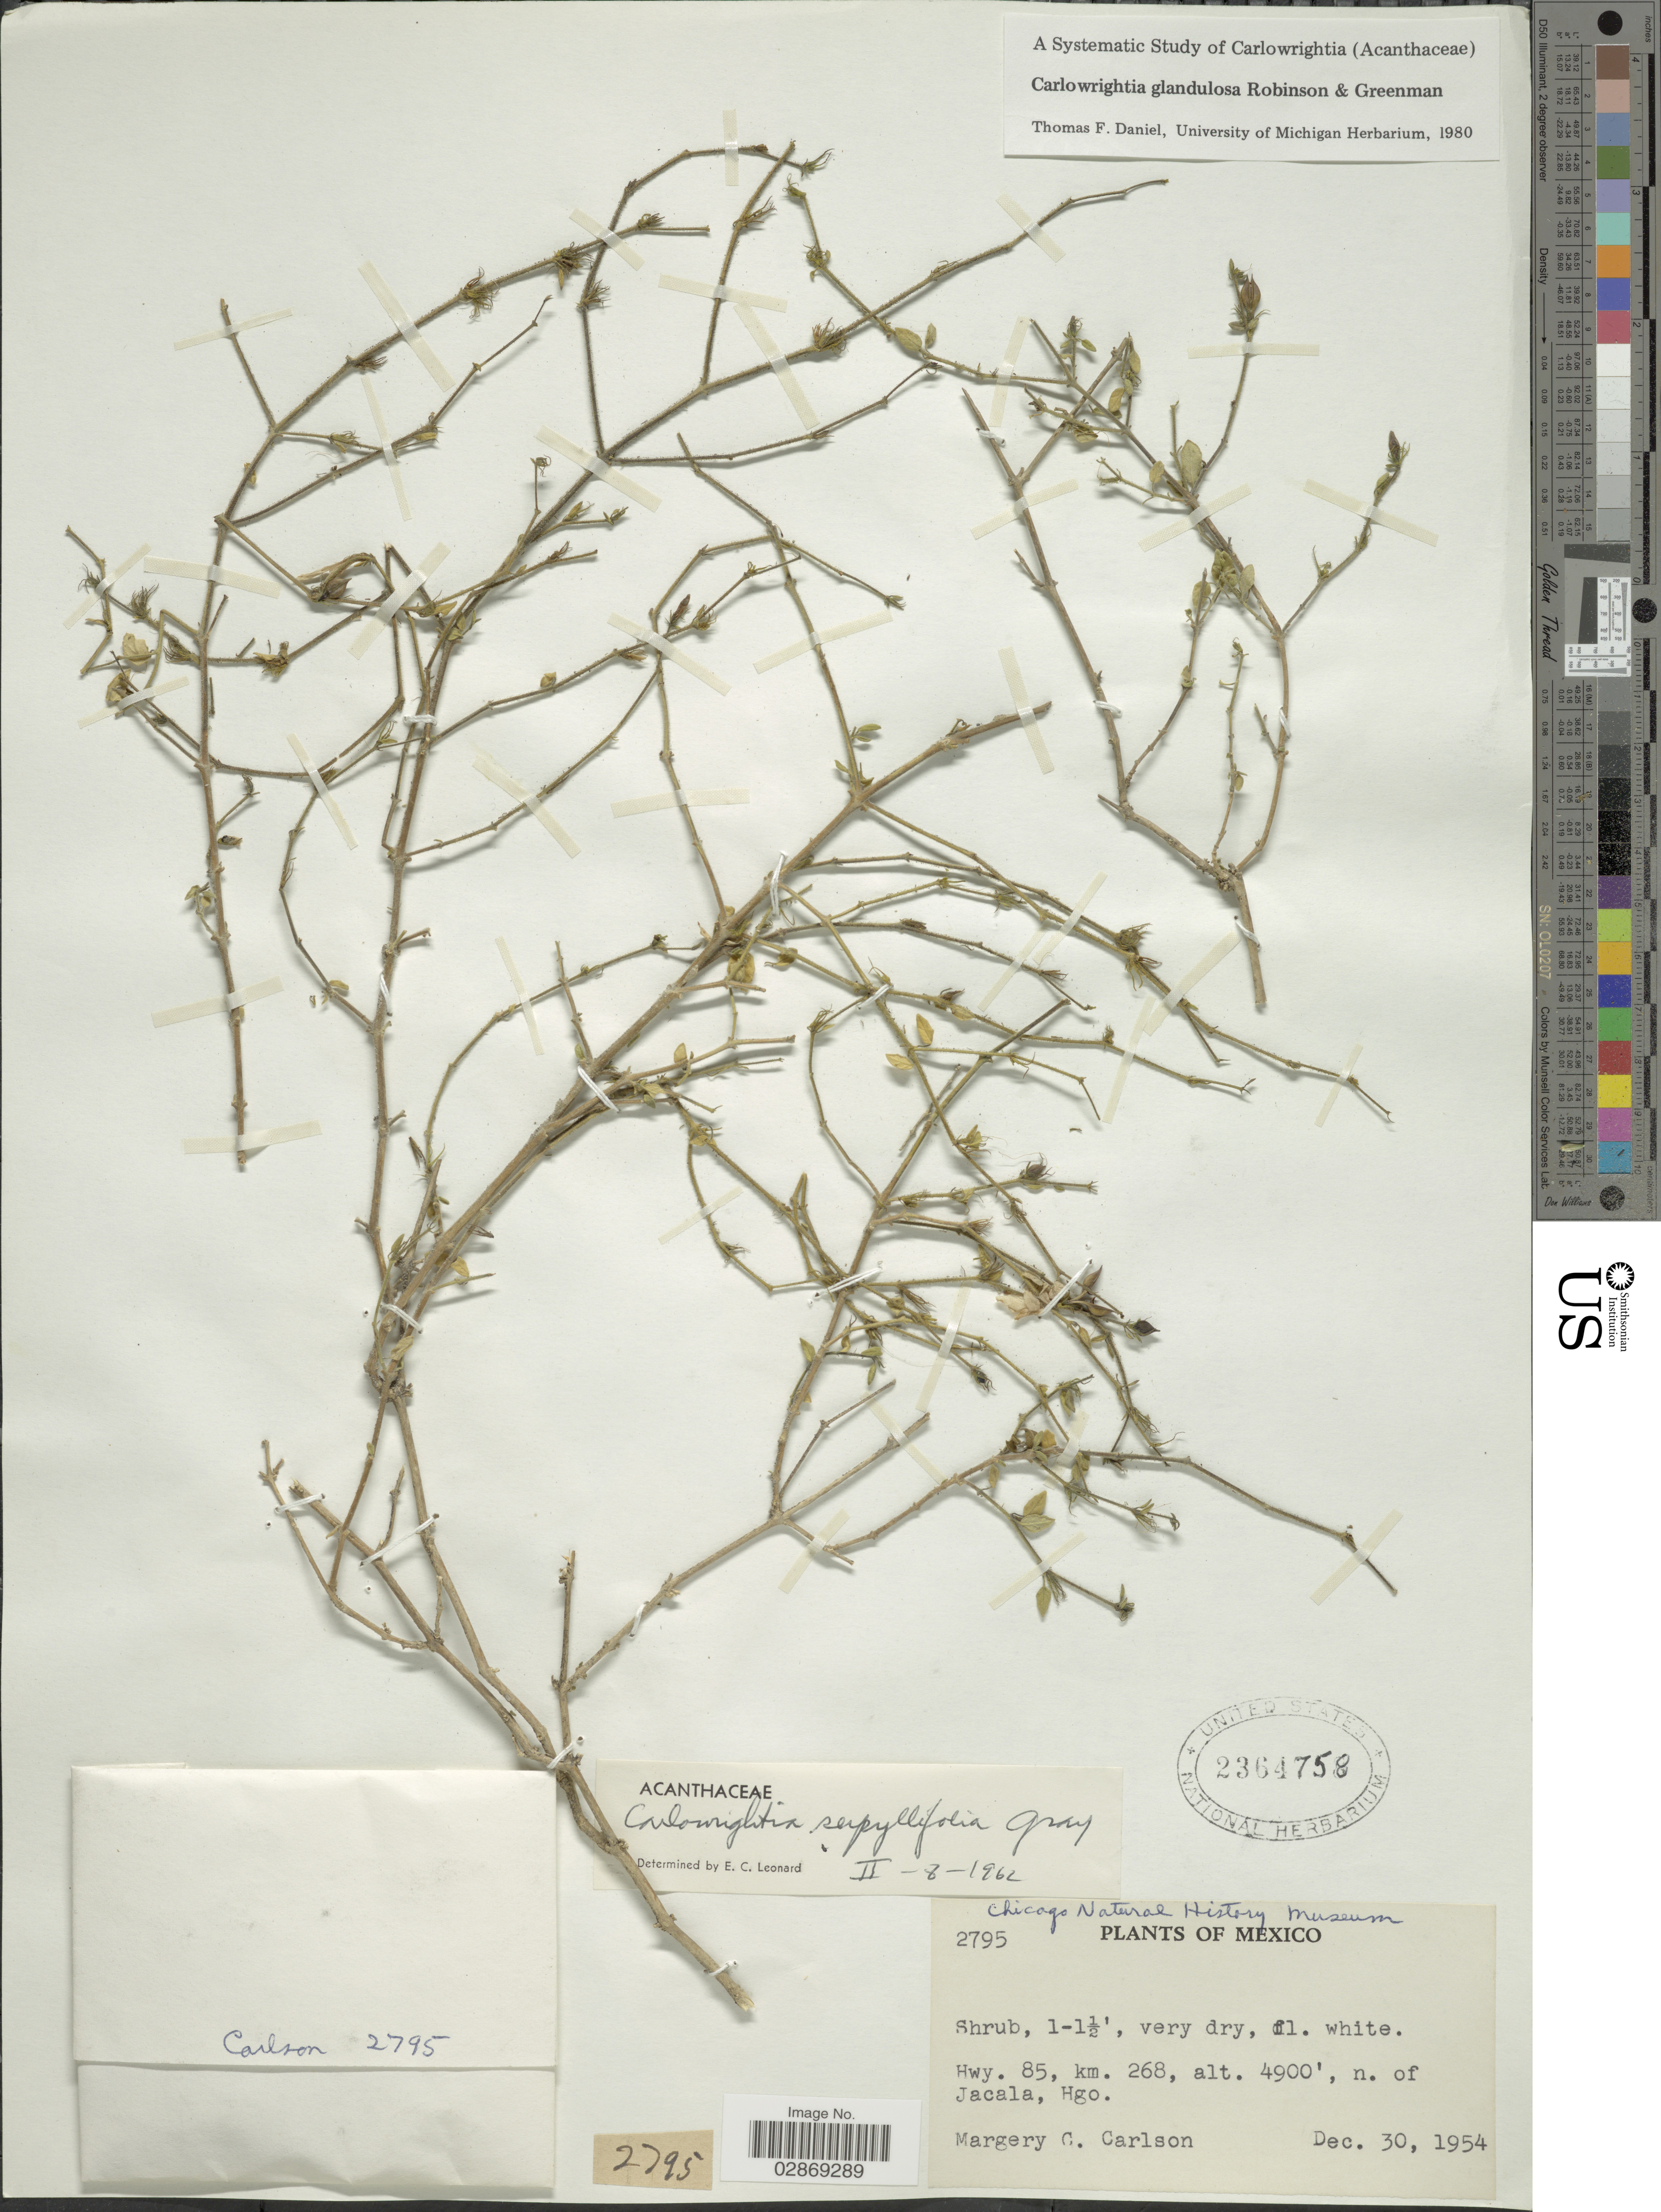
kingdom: Plantae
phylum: Tracheophyta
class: Magnoliopsida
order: Lamiales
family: Acanthaceae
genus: Carlowrightia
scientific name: Carlowrightia neesiana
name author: (Schauer ex Nees) T.F. Daniel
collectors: M. C. Carlson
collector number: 2795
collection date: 1954-12-30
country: Mexico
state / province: Hidalgo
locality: Hwy. 85, km. 268, n. of Jacala, Hgo.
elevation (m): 1494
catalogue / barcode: US 2364758